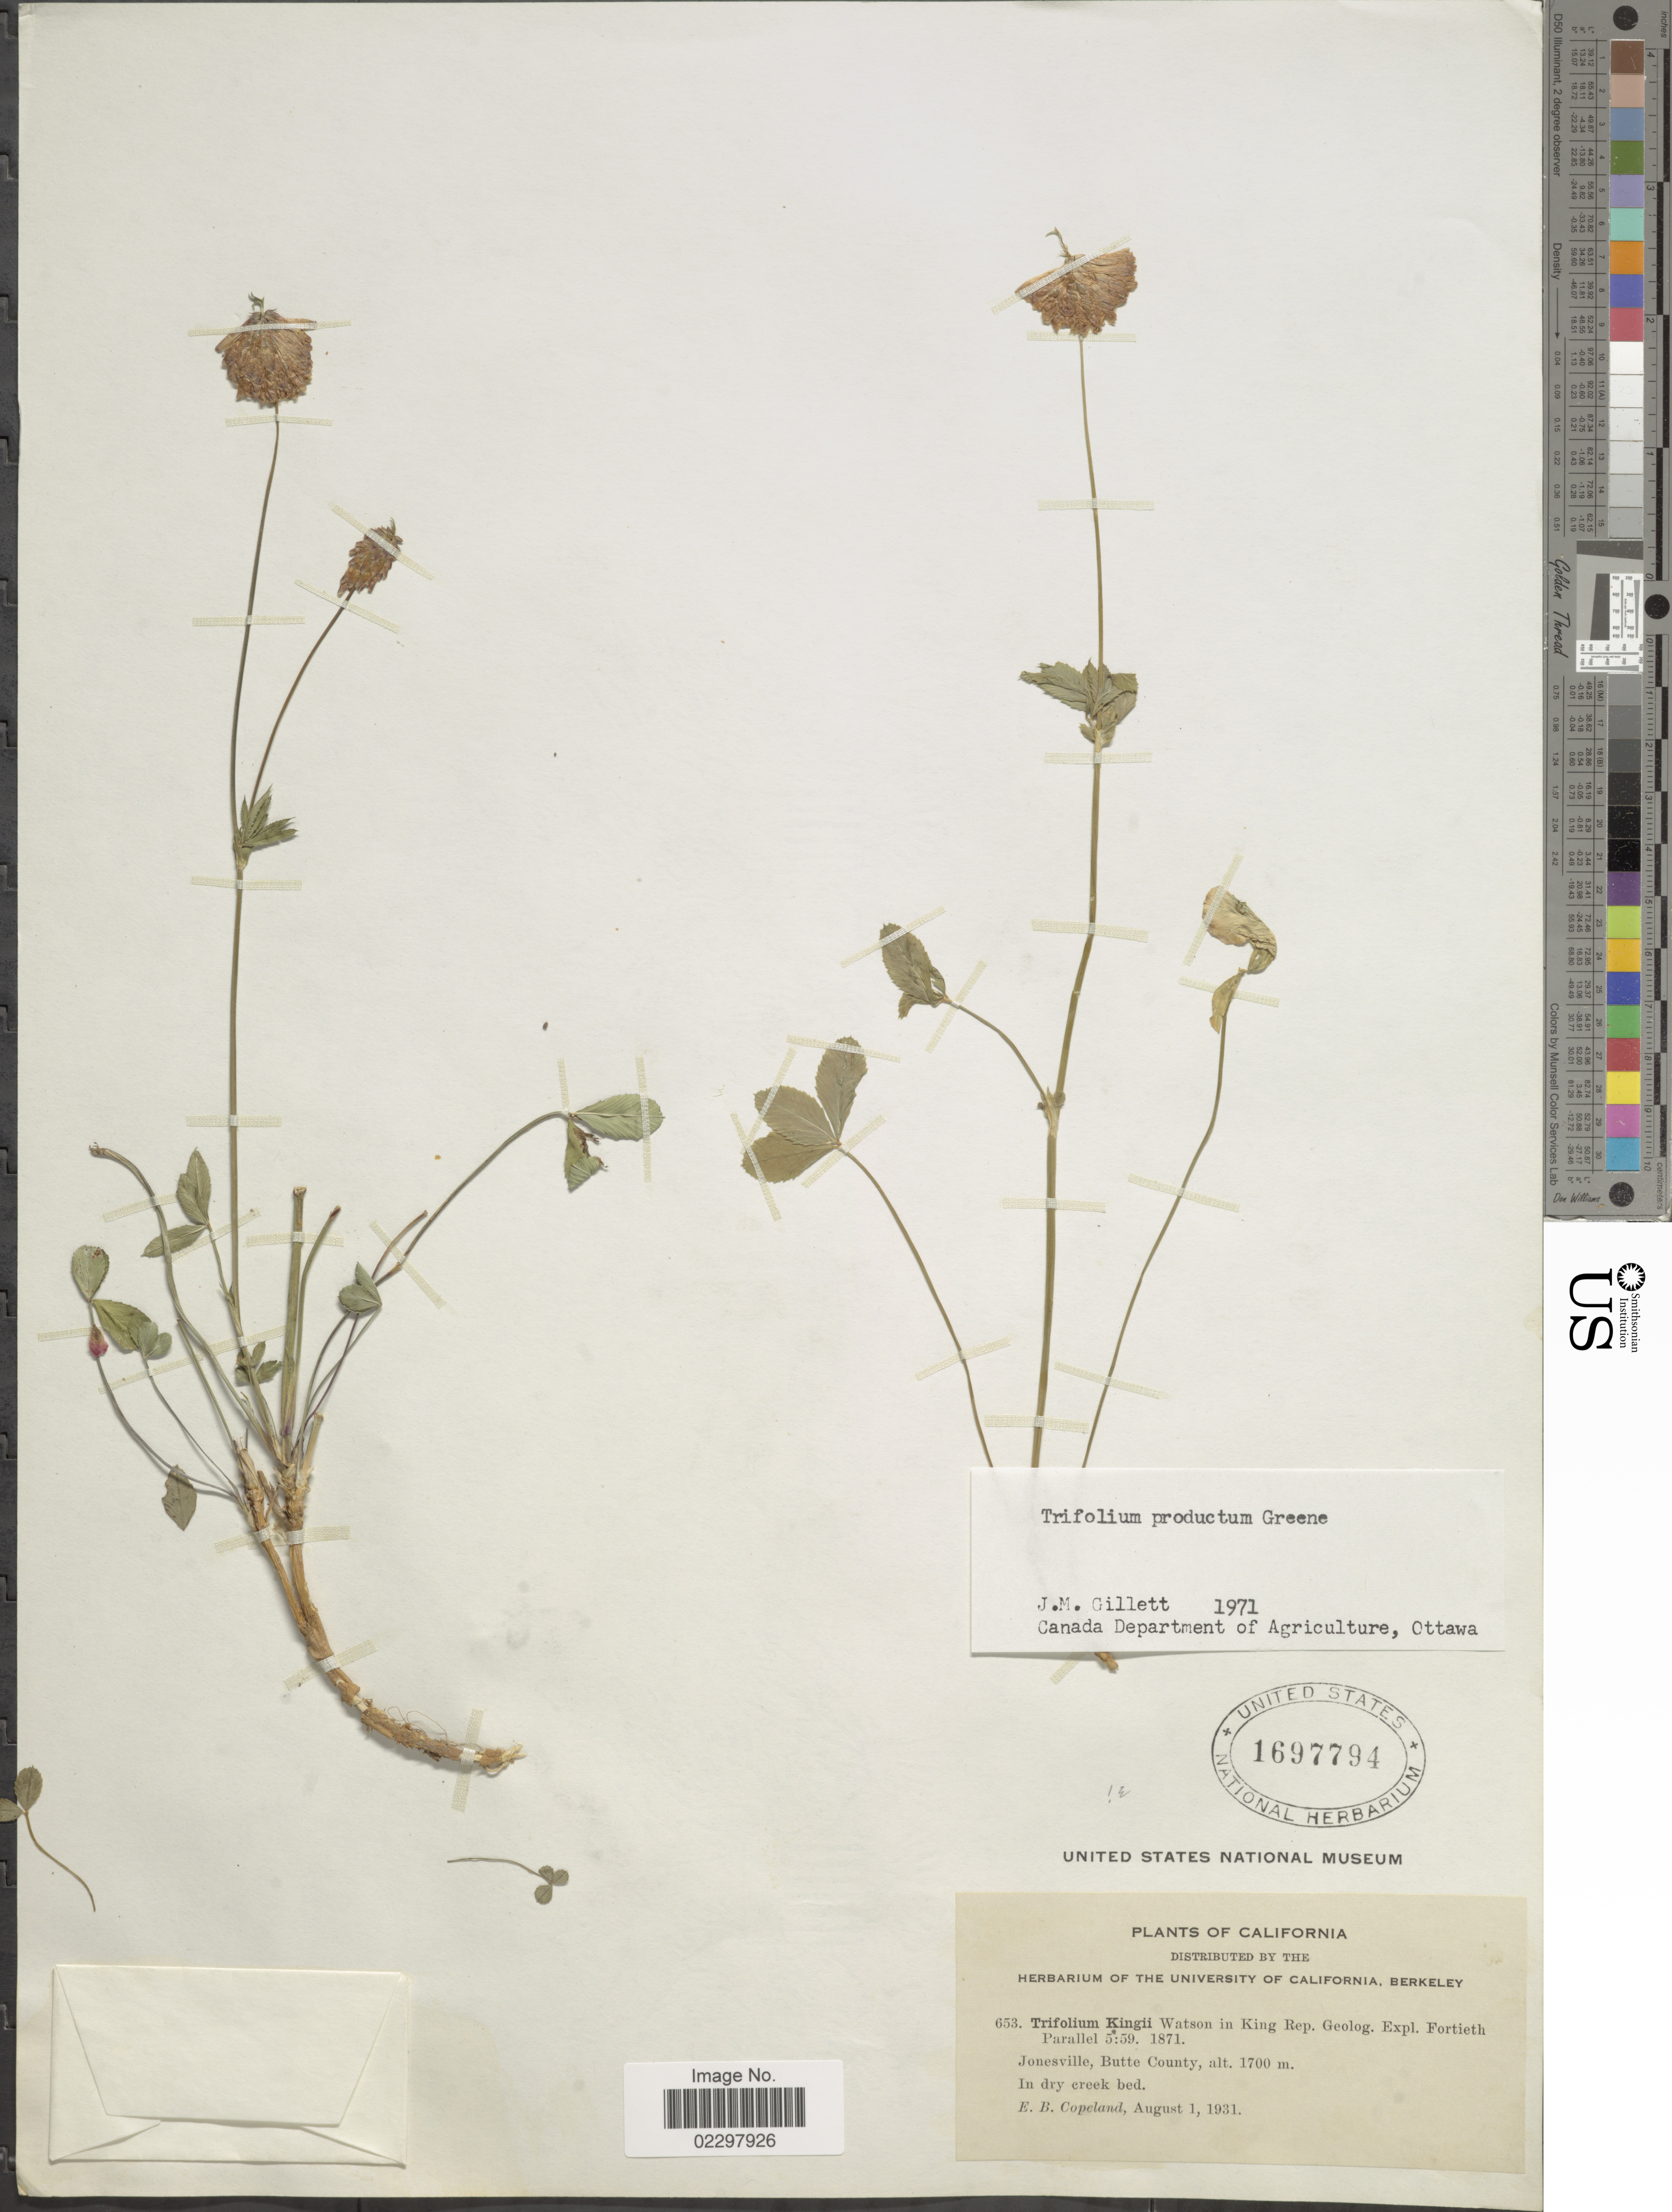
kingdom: Plantae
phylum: Tracheophyta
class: Magnoliopsida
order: Fabales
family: Fabaceae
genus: Trifolium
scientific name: Trifolium productum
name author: Greene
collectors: E. B. Copeland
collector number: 653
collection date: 1931-08-01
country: United States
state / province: California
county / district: Butte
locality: Jonesville, Butte County, in dry creek bed.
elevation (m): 1700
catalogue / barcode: US 1697794